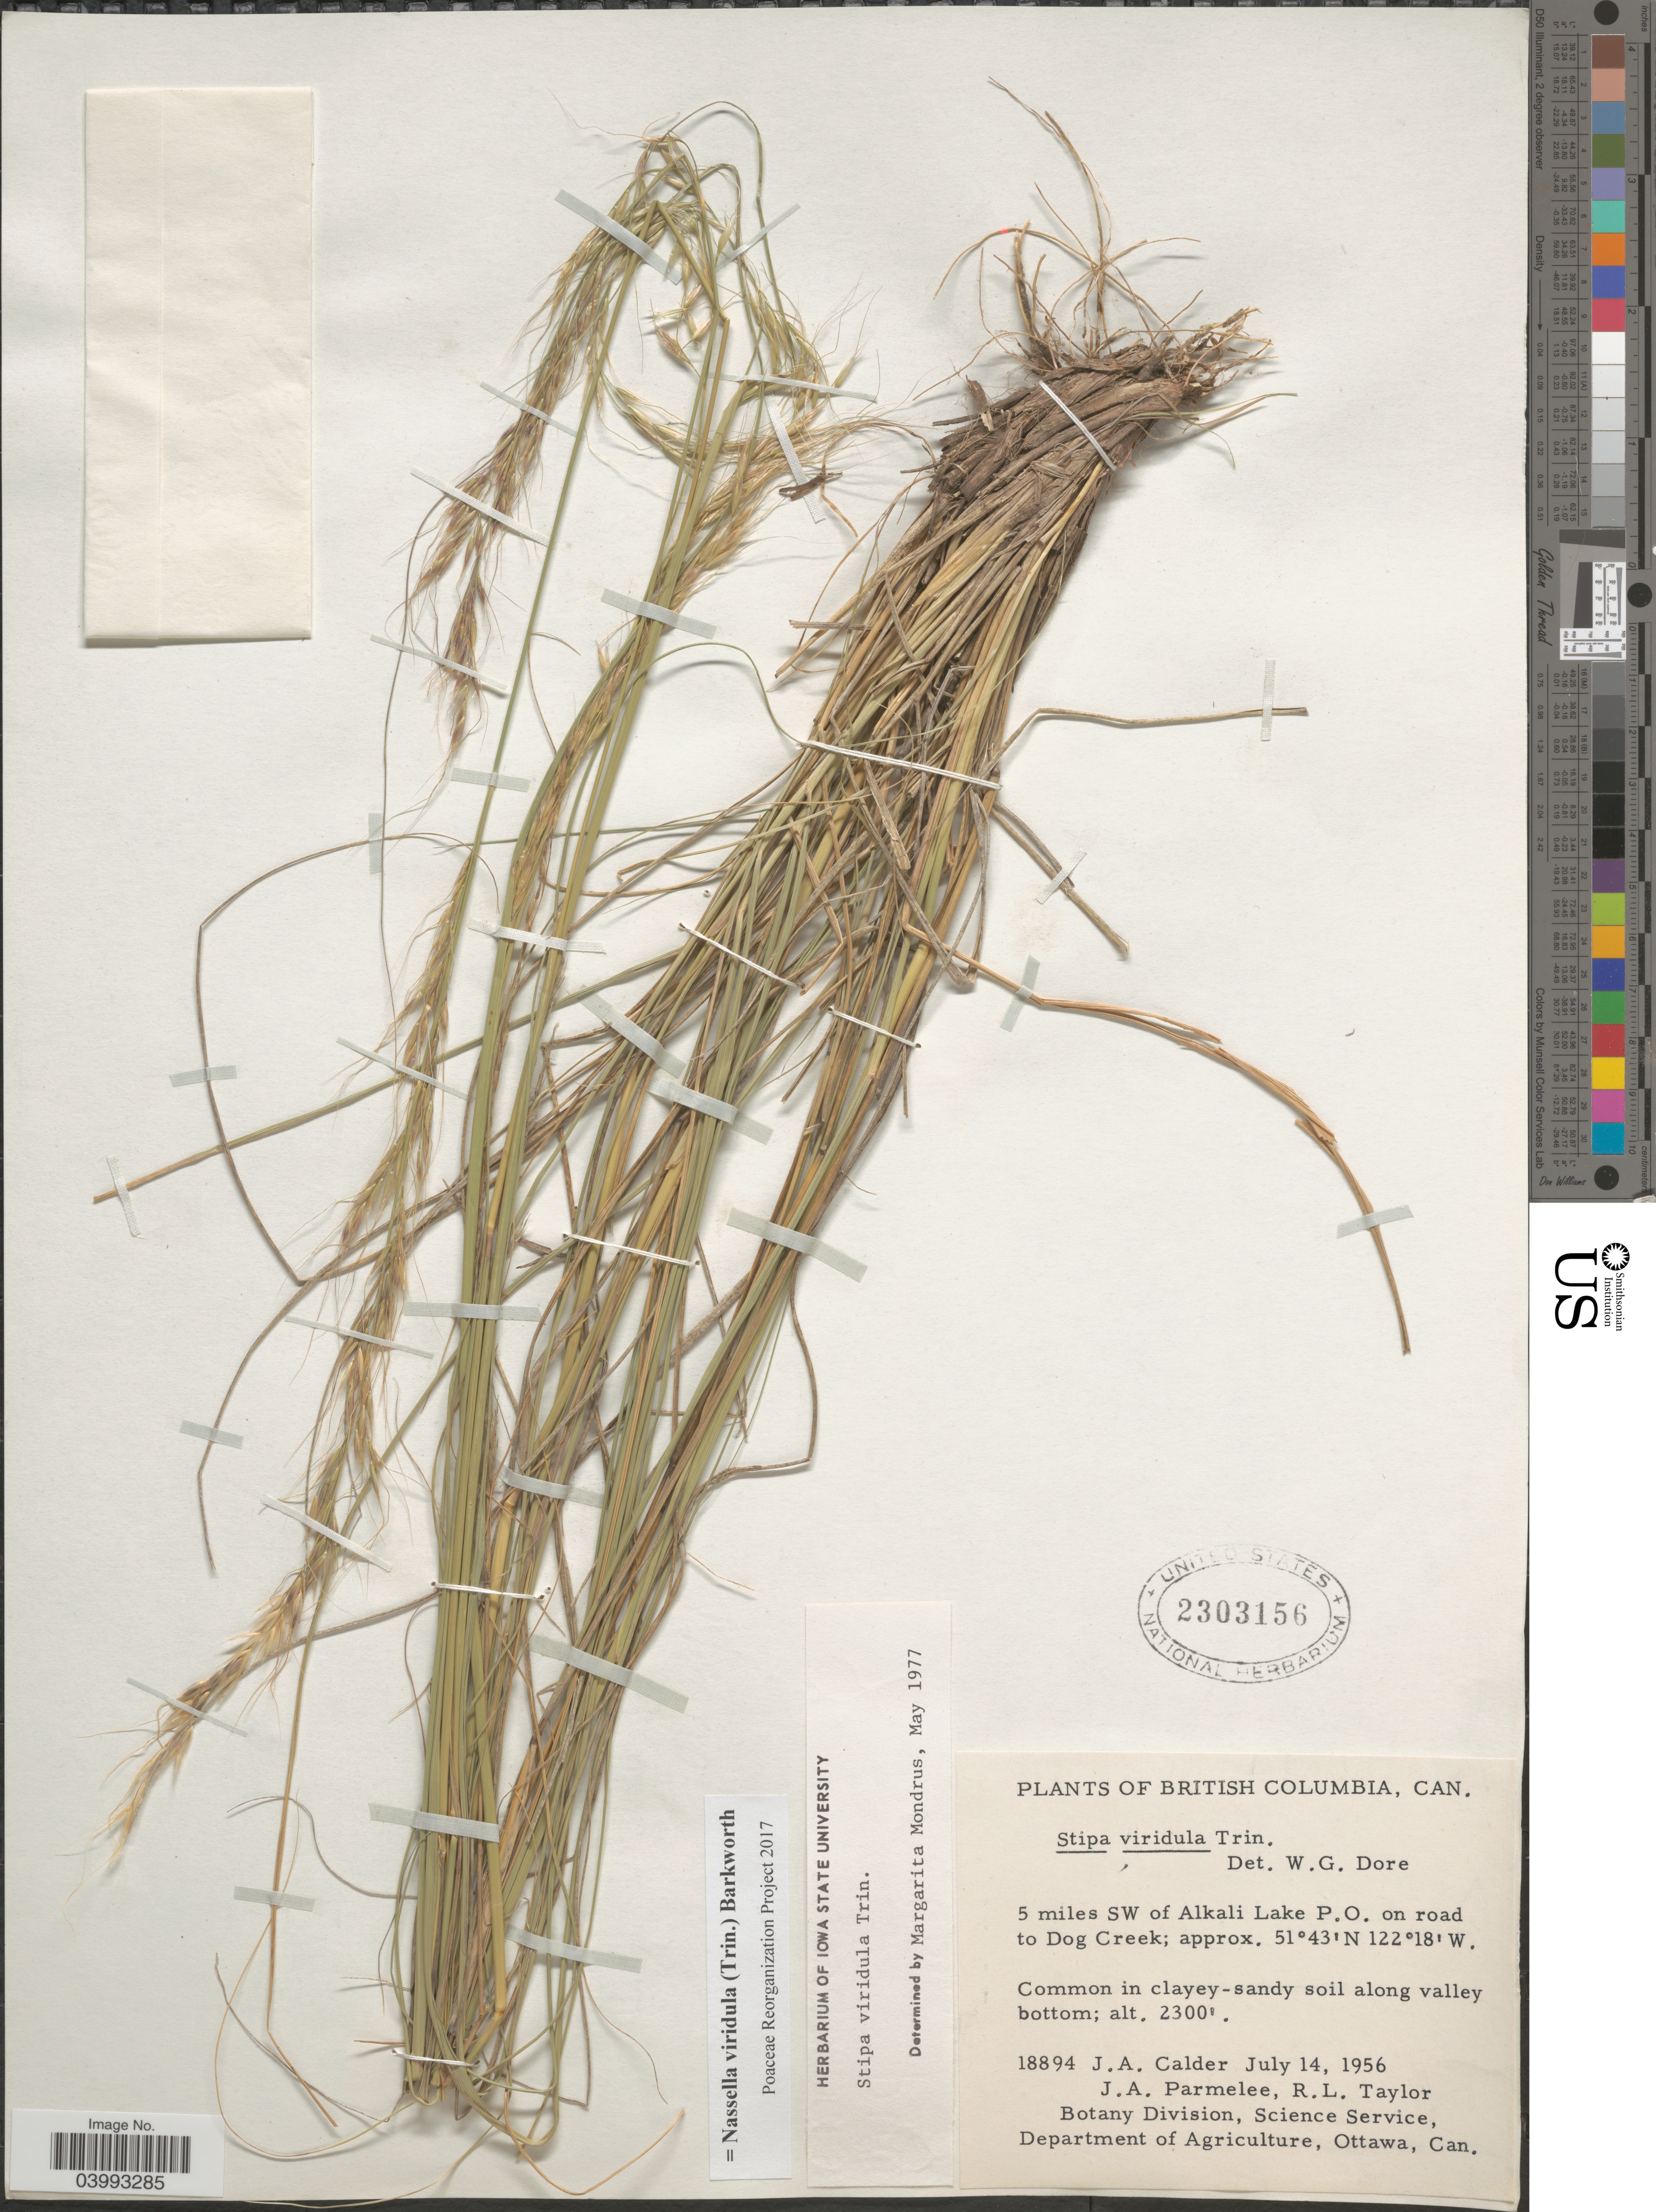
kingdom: Plantae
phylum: Tracheophyta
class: Liliopsida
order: Poales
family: Poaceae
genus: Nassella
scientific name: Nassella viridula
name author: (Trin.) Barkworth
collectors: J. A. Calder, J. A. Parmelee & R. Taylor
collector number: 18894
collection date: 1956-07-14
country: Canada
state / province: British Columbia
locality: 5 miles SW of Alkali Lake P. O. on road to Dog Creek.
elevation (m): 701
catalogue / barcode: US 2303156